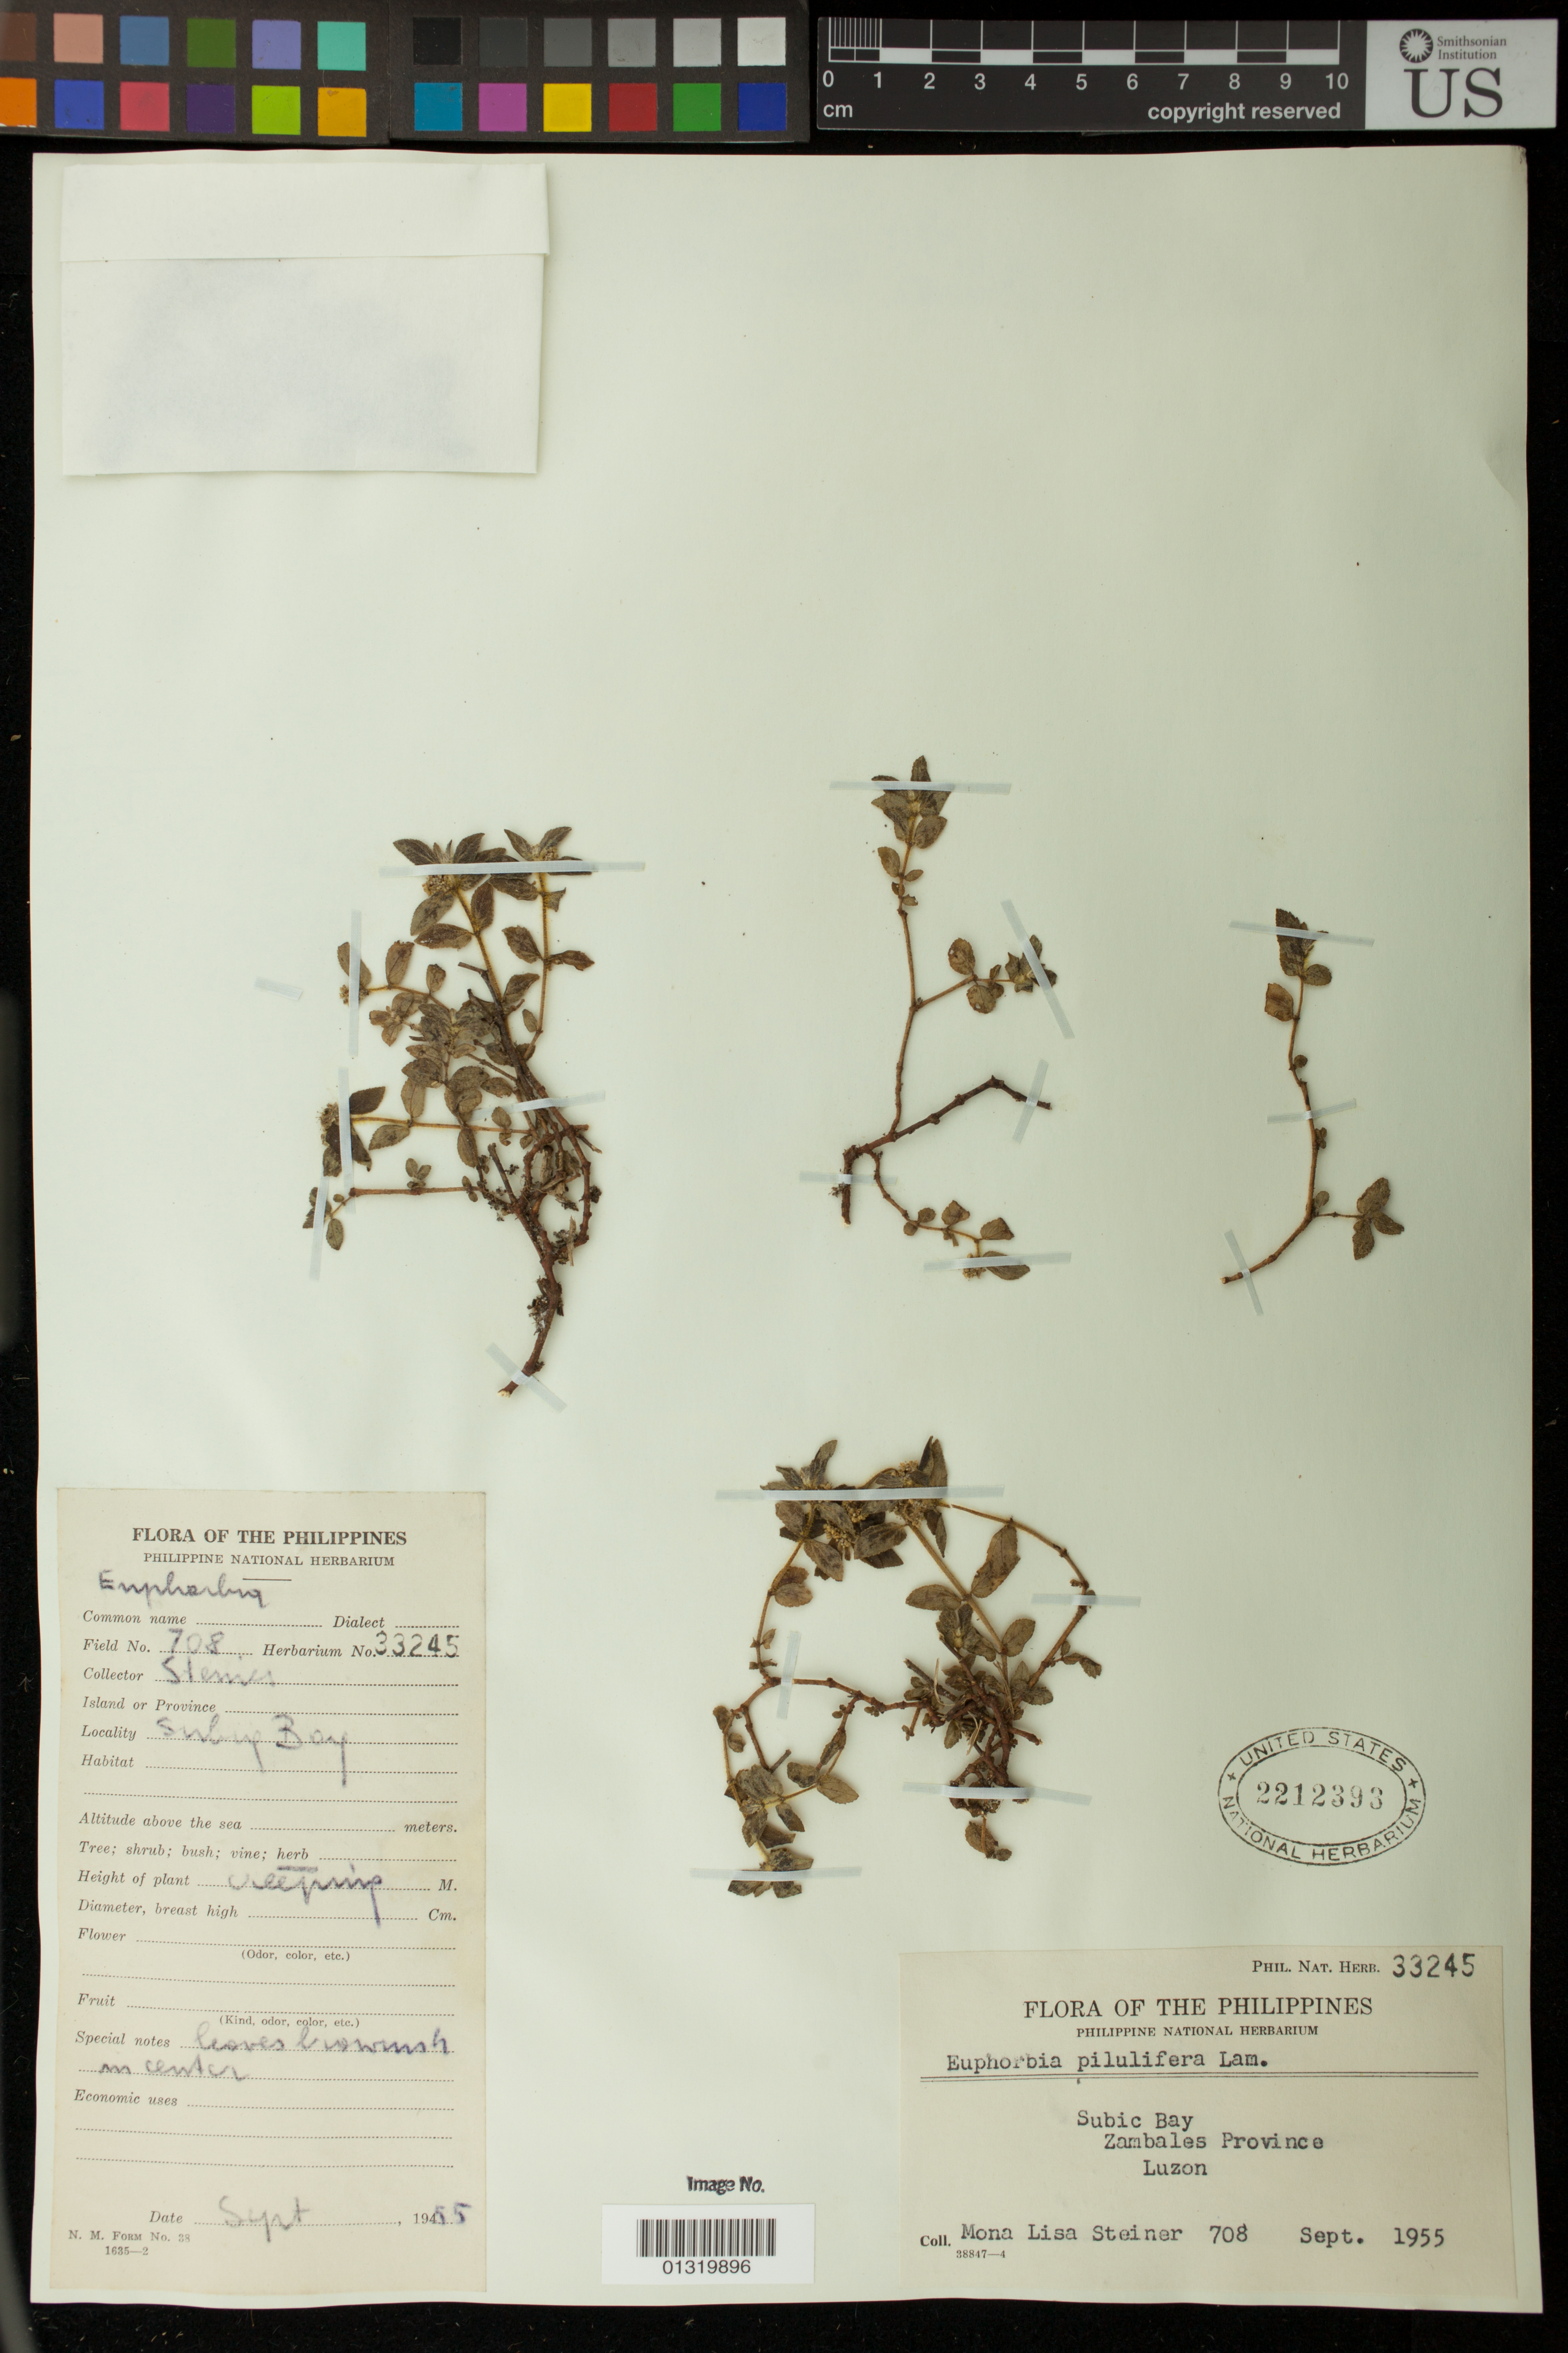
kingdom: Plantae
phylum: Tracheophyta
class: Magnoliopsida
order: Malpighiales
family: Euphorbiaceae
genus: Euphorbia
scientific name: Euphorbia hirta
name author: L.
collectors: M. Steiner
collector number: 708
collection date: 1955-09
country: Philippines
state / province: Central Luzon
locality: Subic Bay; Zambales Province;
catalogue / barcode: US 2212393